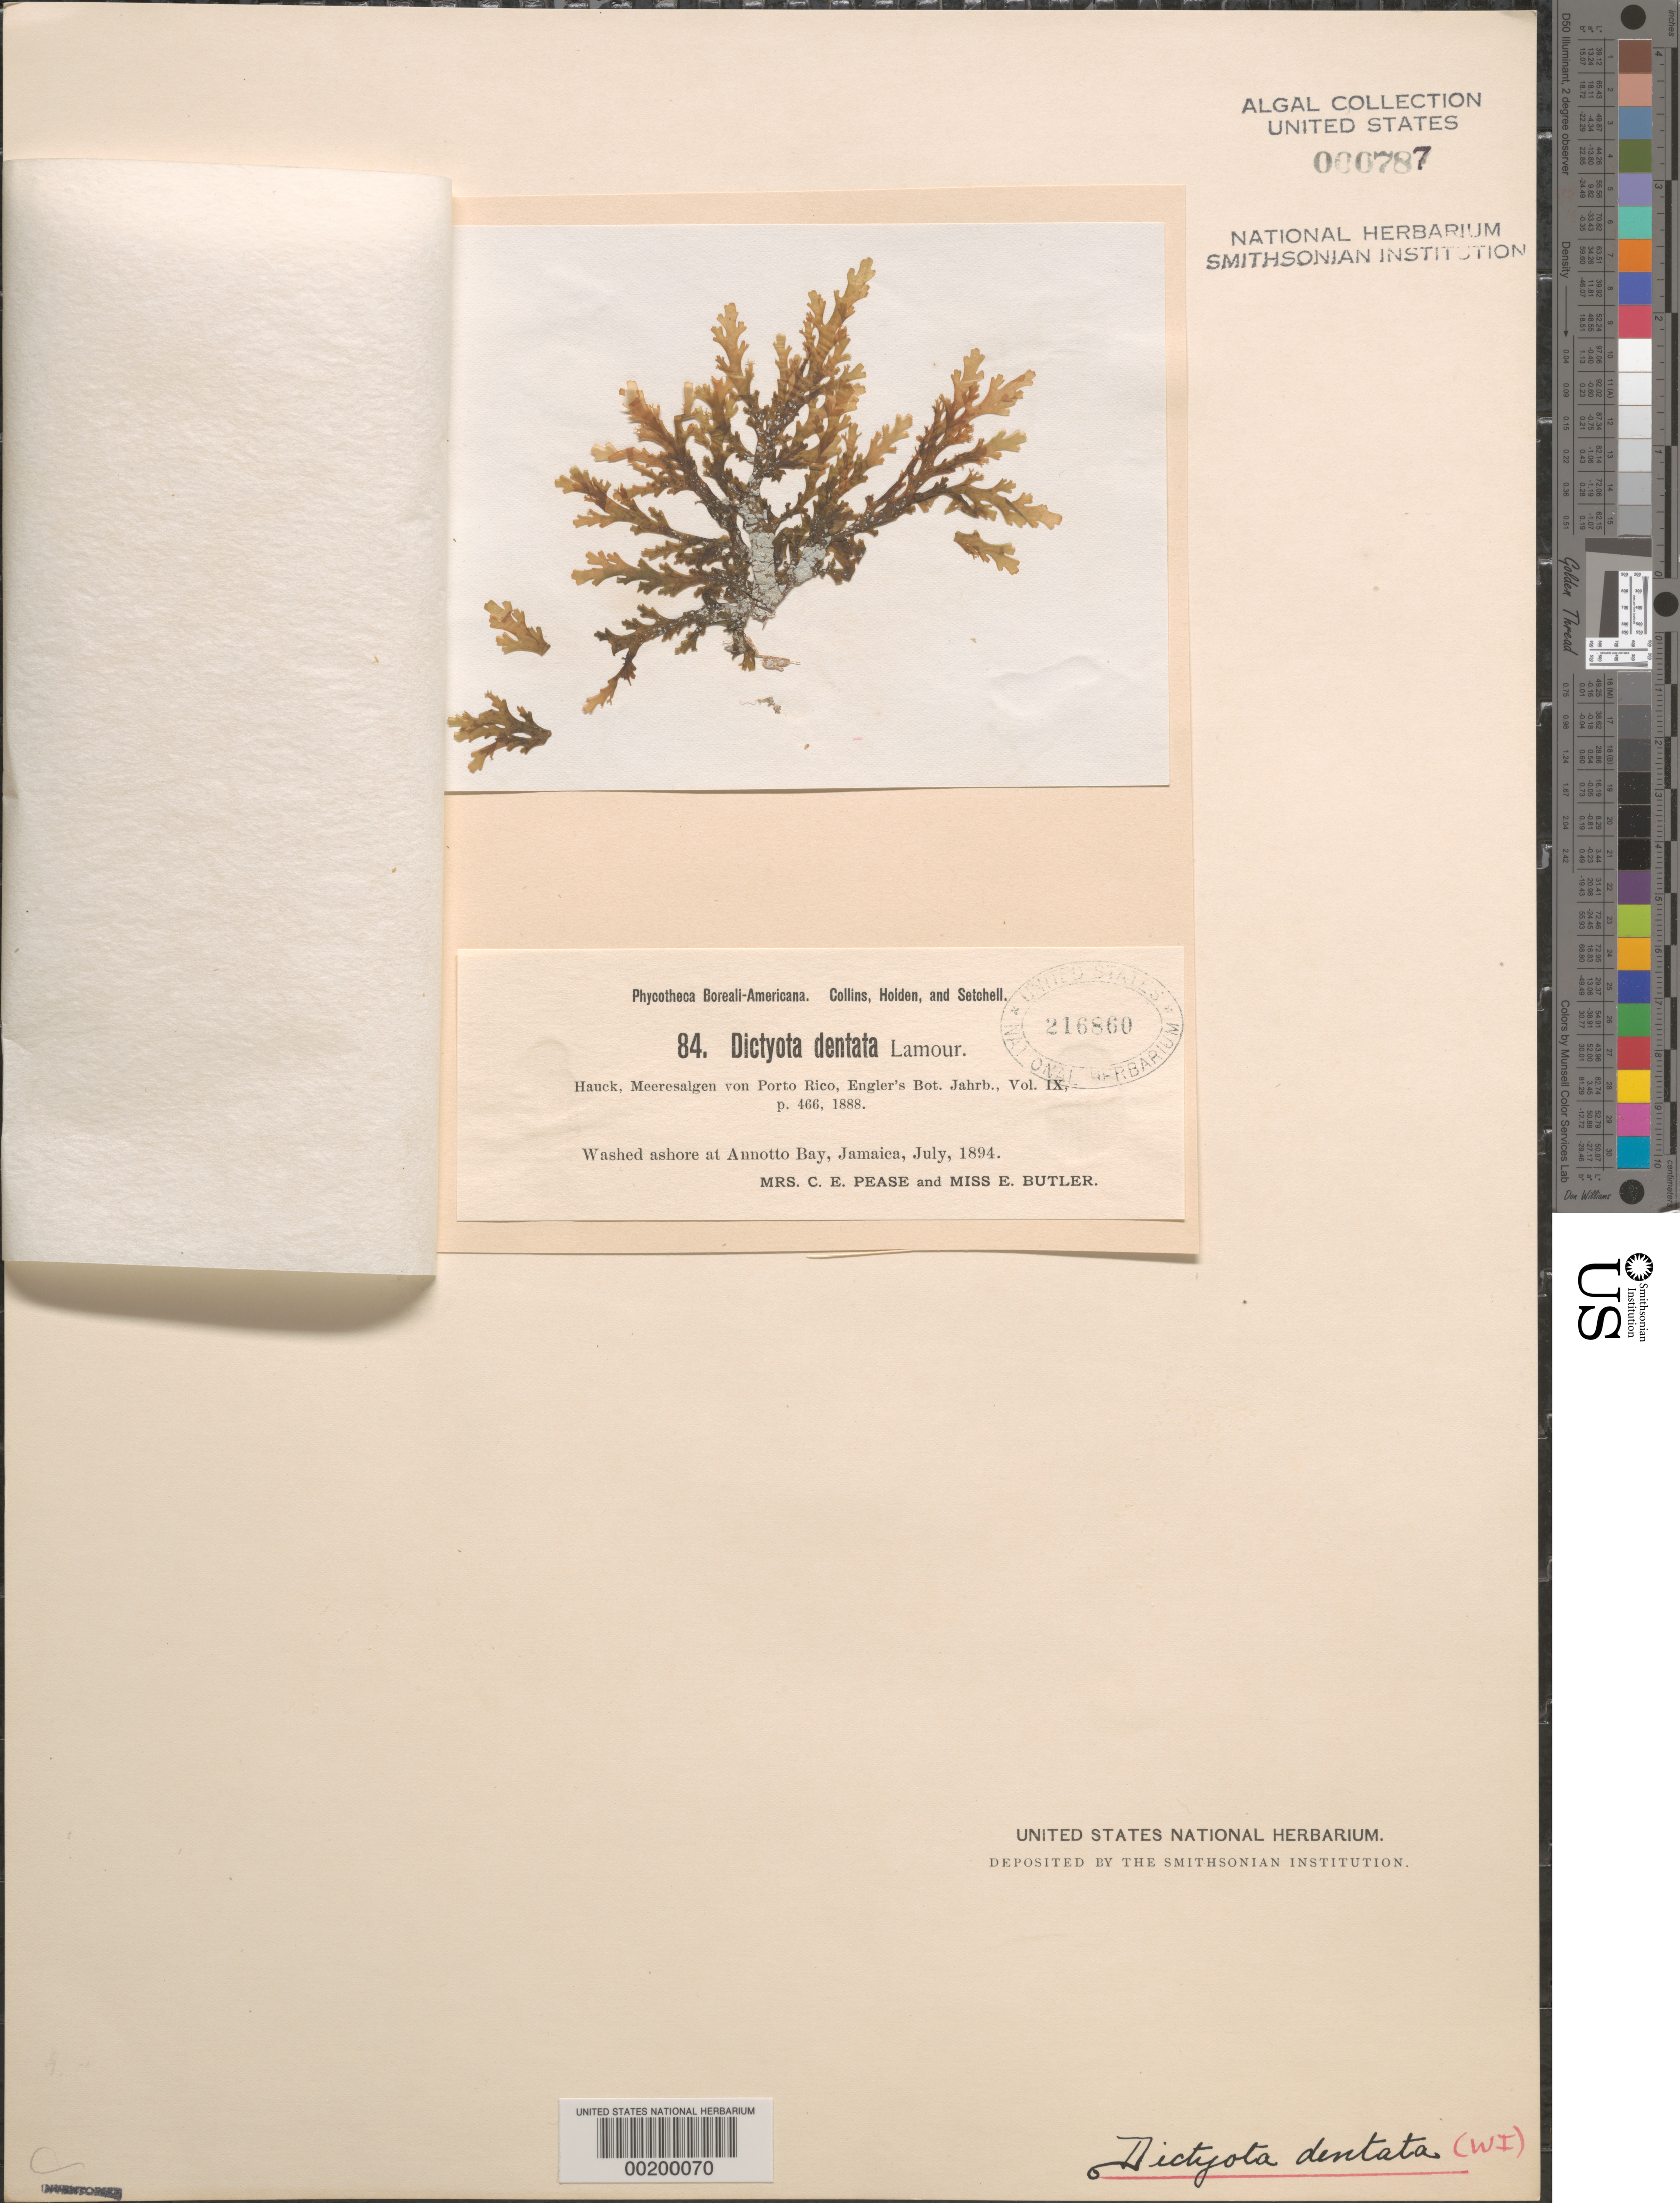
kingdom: Chromista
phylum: Ochrophyta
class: Phaeophyceae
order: Dictyotales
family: Dictyotaceae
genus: Dictyota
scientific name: Dictyota mertensii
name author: (C. Mart.) Kütz.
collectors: C. Pease & E. Butler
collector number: PB-A 84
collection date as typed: Jul 1894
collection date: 1894-07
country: Jamaica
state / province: Saint Mary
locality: Annotto Bay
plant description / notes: Collins, Holden & Setchell, Phycotheca Boreali-Americana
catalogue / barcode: US 787